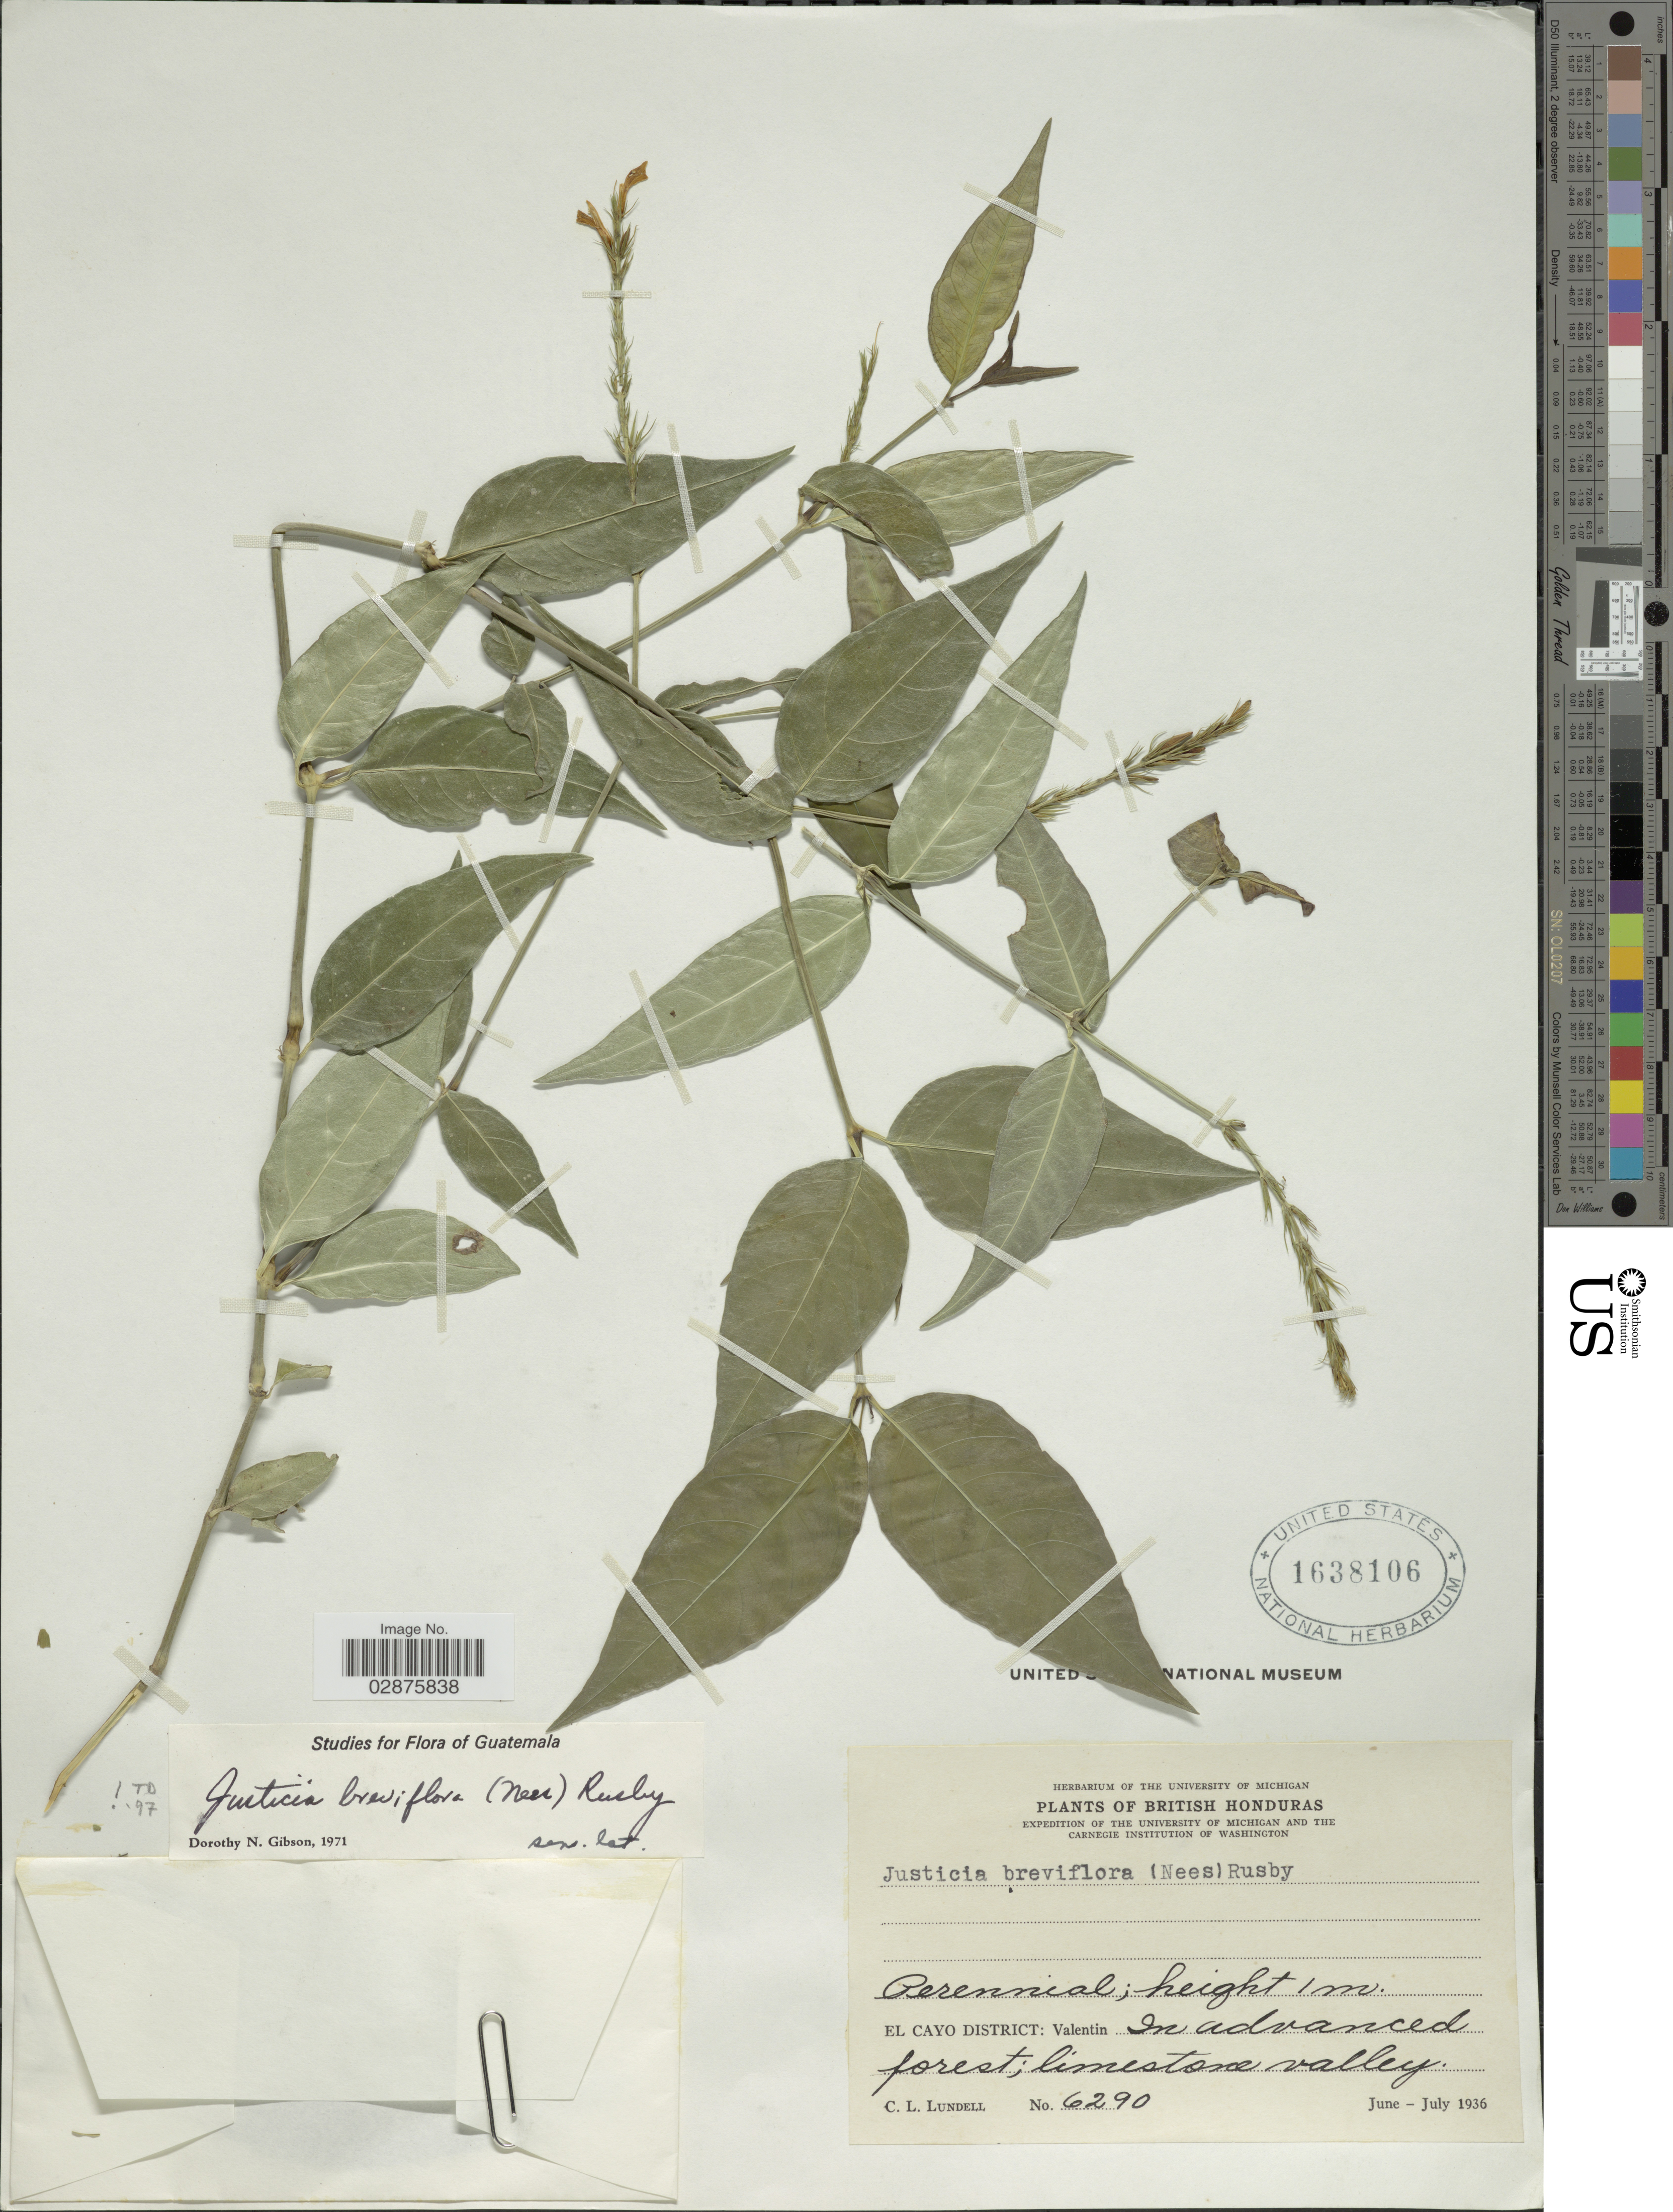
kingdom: Plantae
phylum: Tracheophyta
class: Magnoliopsida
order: Lamiales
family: Acanthaceae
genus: Justicia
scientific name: Justicia breviflora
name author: (Nees) Rusby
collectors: C. L. Lundell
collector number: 6290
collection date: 1936-06/1936-07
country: Belize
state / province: Cayo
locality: British Honduras, El Cayo District: Valentin. In advanced forest.; limestone valley.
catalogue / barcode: US 1638106